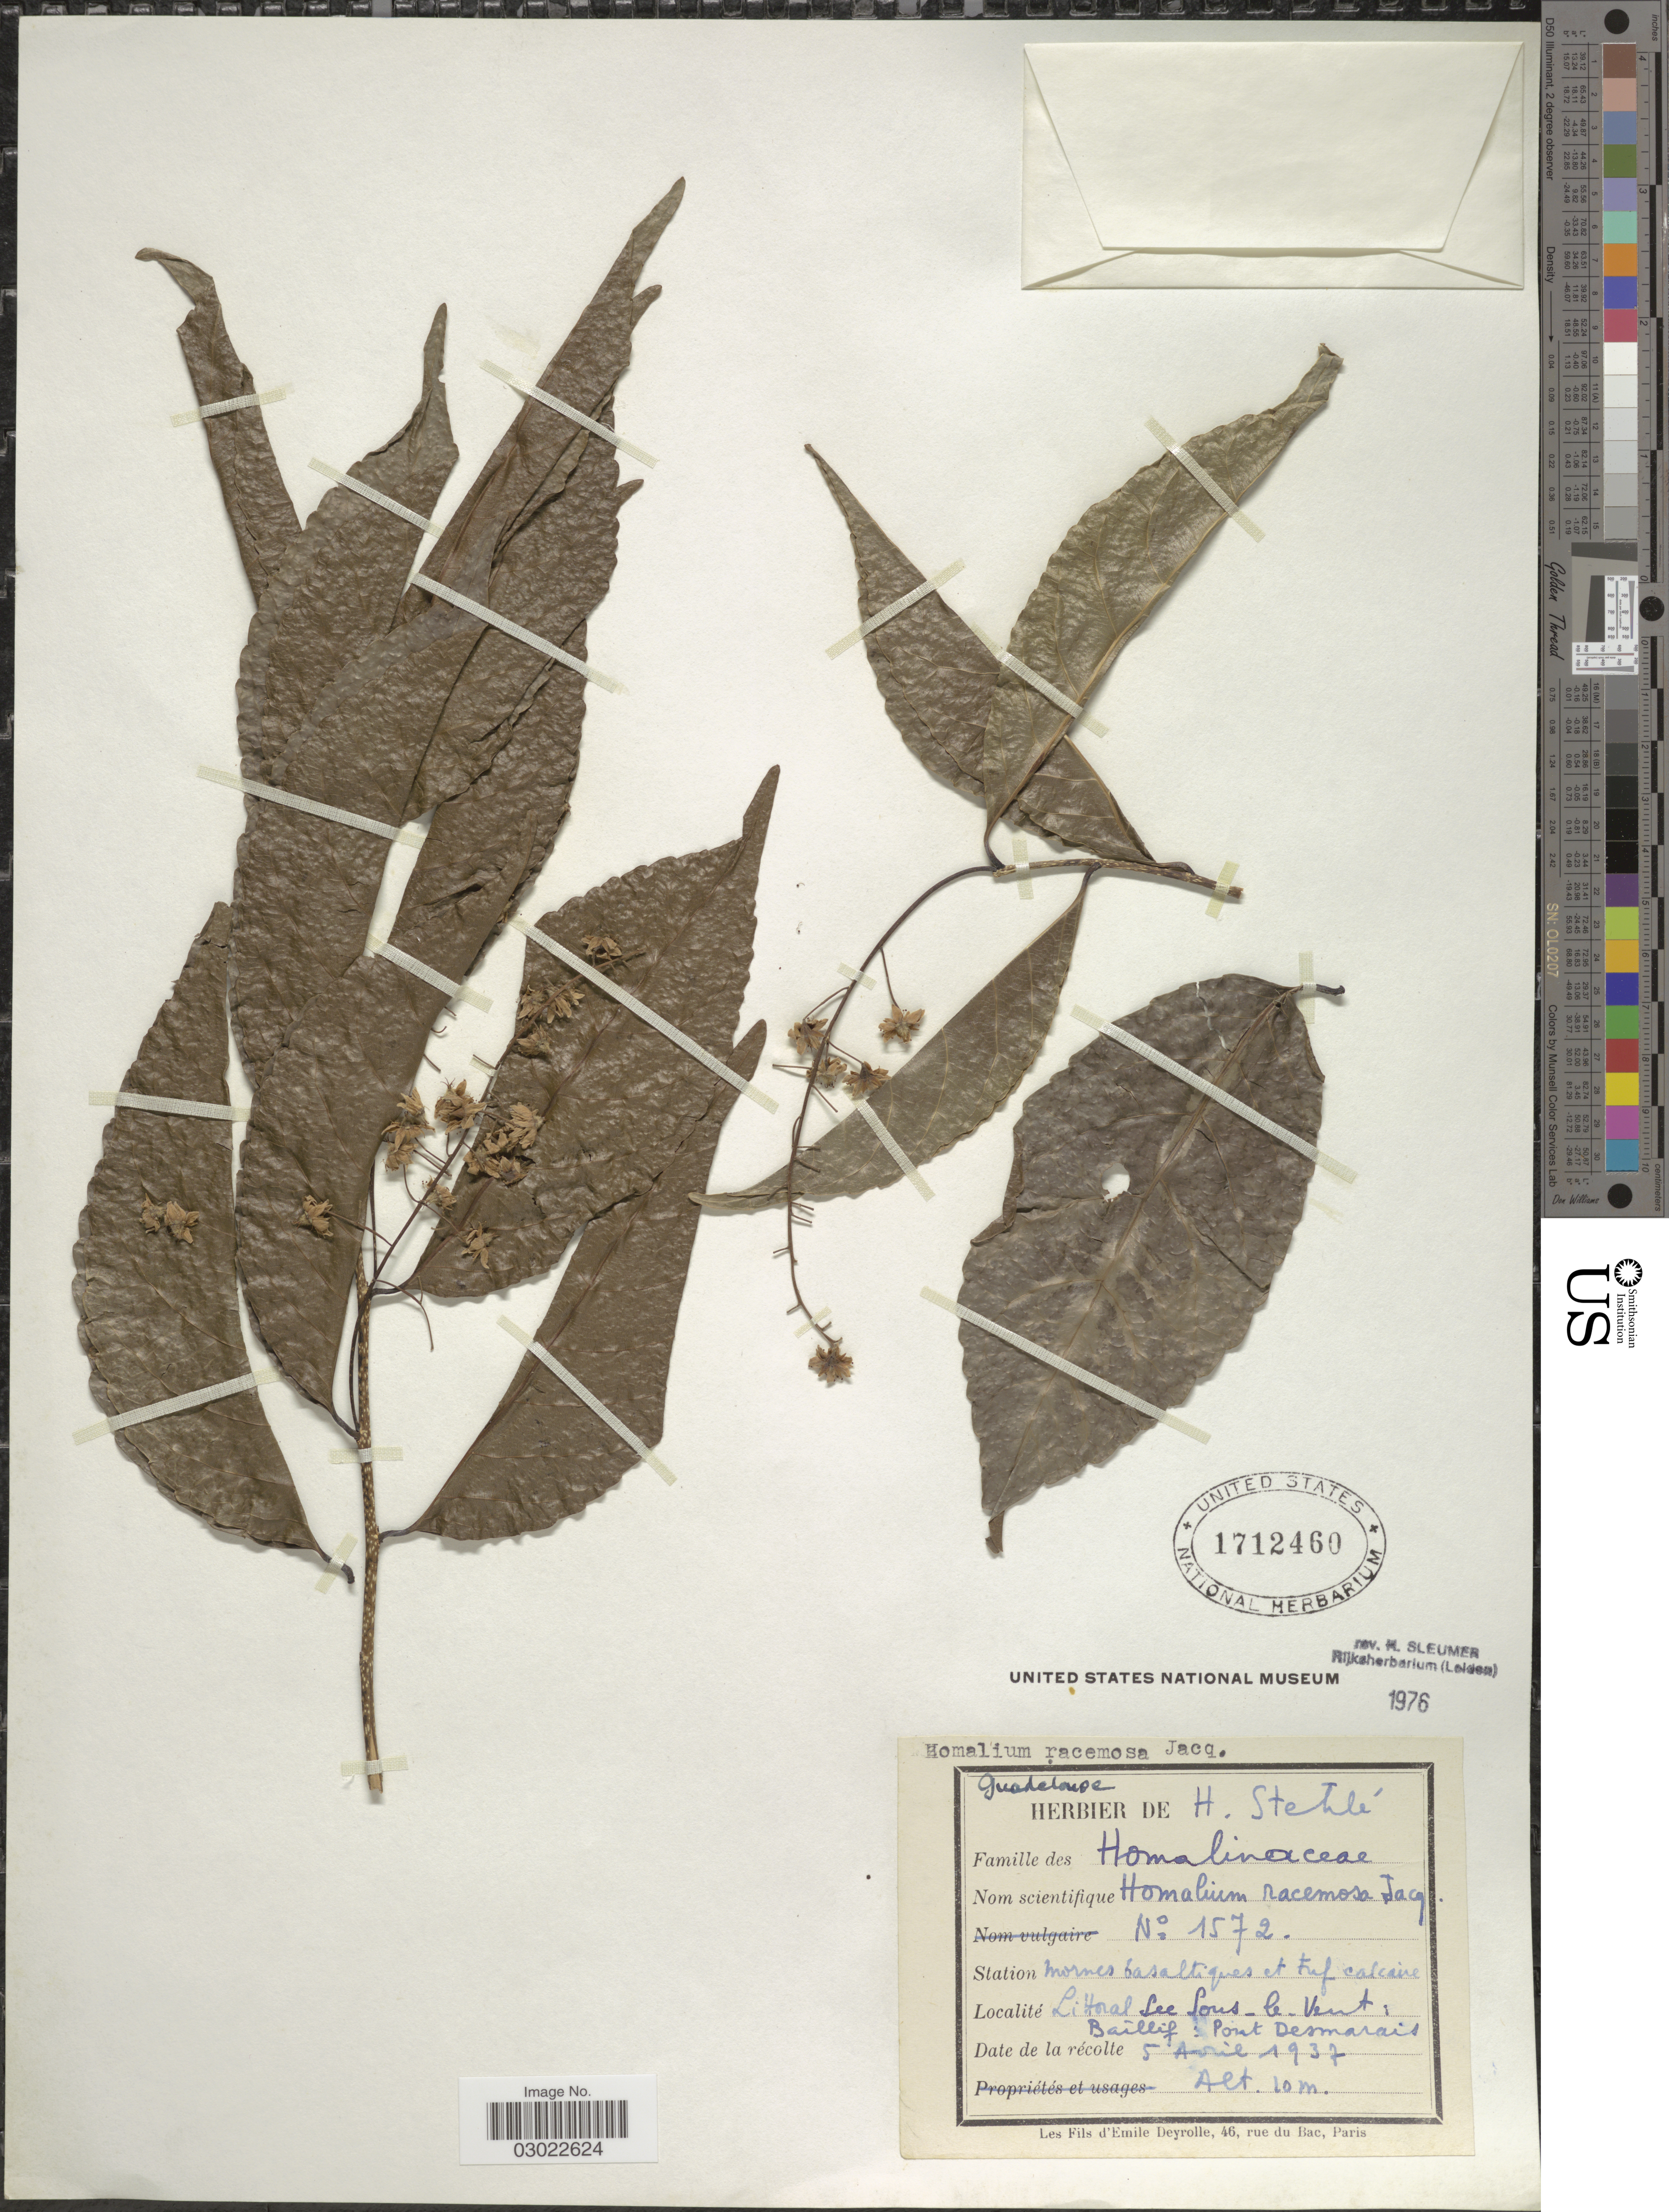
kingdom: Plantae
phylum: Tracheophyta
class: Magnoliopsida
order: Malpighiales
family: Salicaceae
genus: Homalium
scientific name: Homalium racemosum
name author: Jacq.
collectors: H. Stehlé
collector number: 1572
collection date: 1937-04-05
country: Guadeloupe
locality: Littoral See Sous-le-Vent Baillif: Point Desmarais.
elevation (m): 10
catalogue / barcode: US 1712460